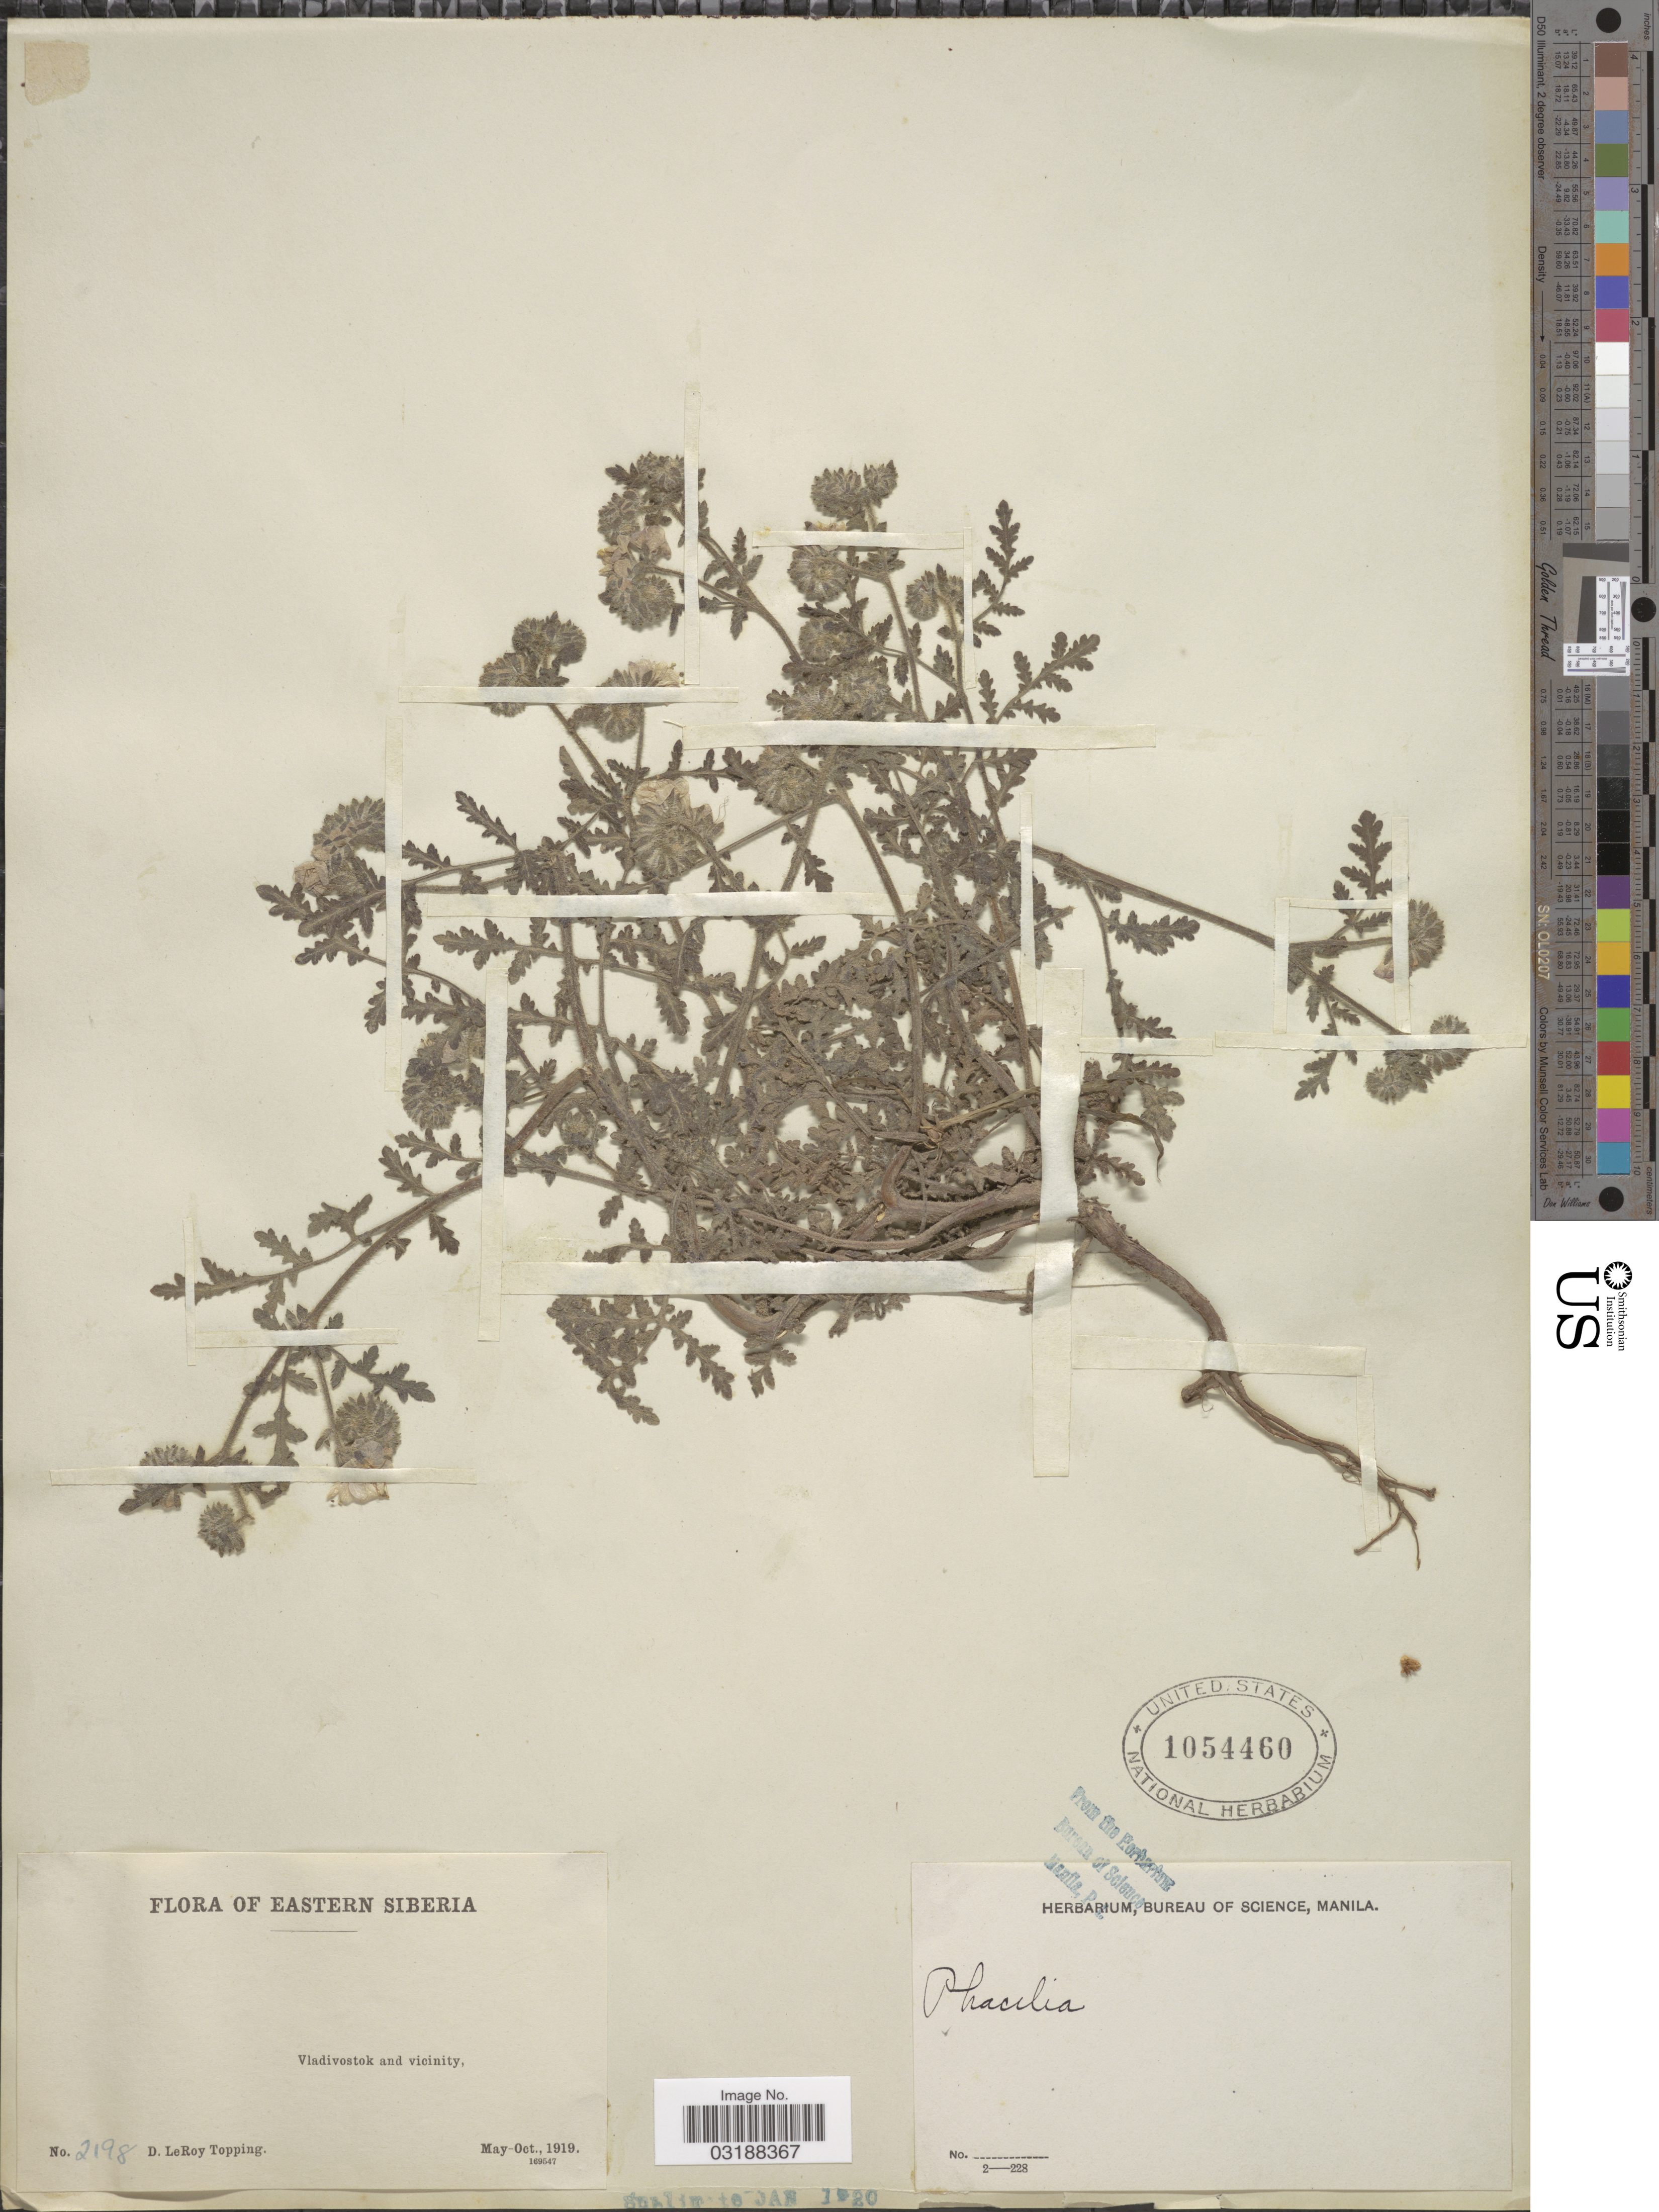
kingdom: Plantae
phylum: Tracheophyta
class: Magnoliopsida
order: Boraginales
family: Hydrophyllaceae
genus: Phacelia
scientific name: Phacelia sp.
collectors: D. L. Topping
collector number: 2198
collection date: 1919-05/1919-10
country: Russian Federation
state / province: Primorsky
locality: Eastern Siberia. Vladivostok and vicinity.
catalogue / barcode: US 1054460